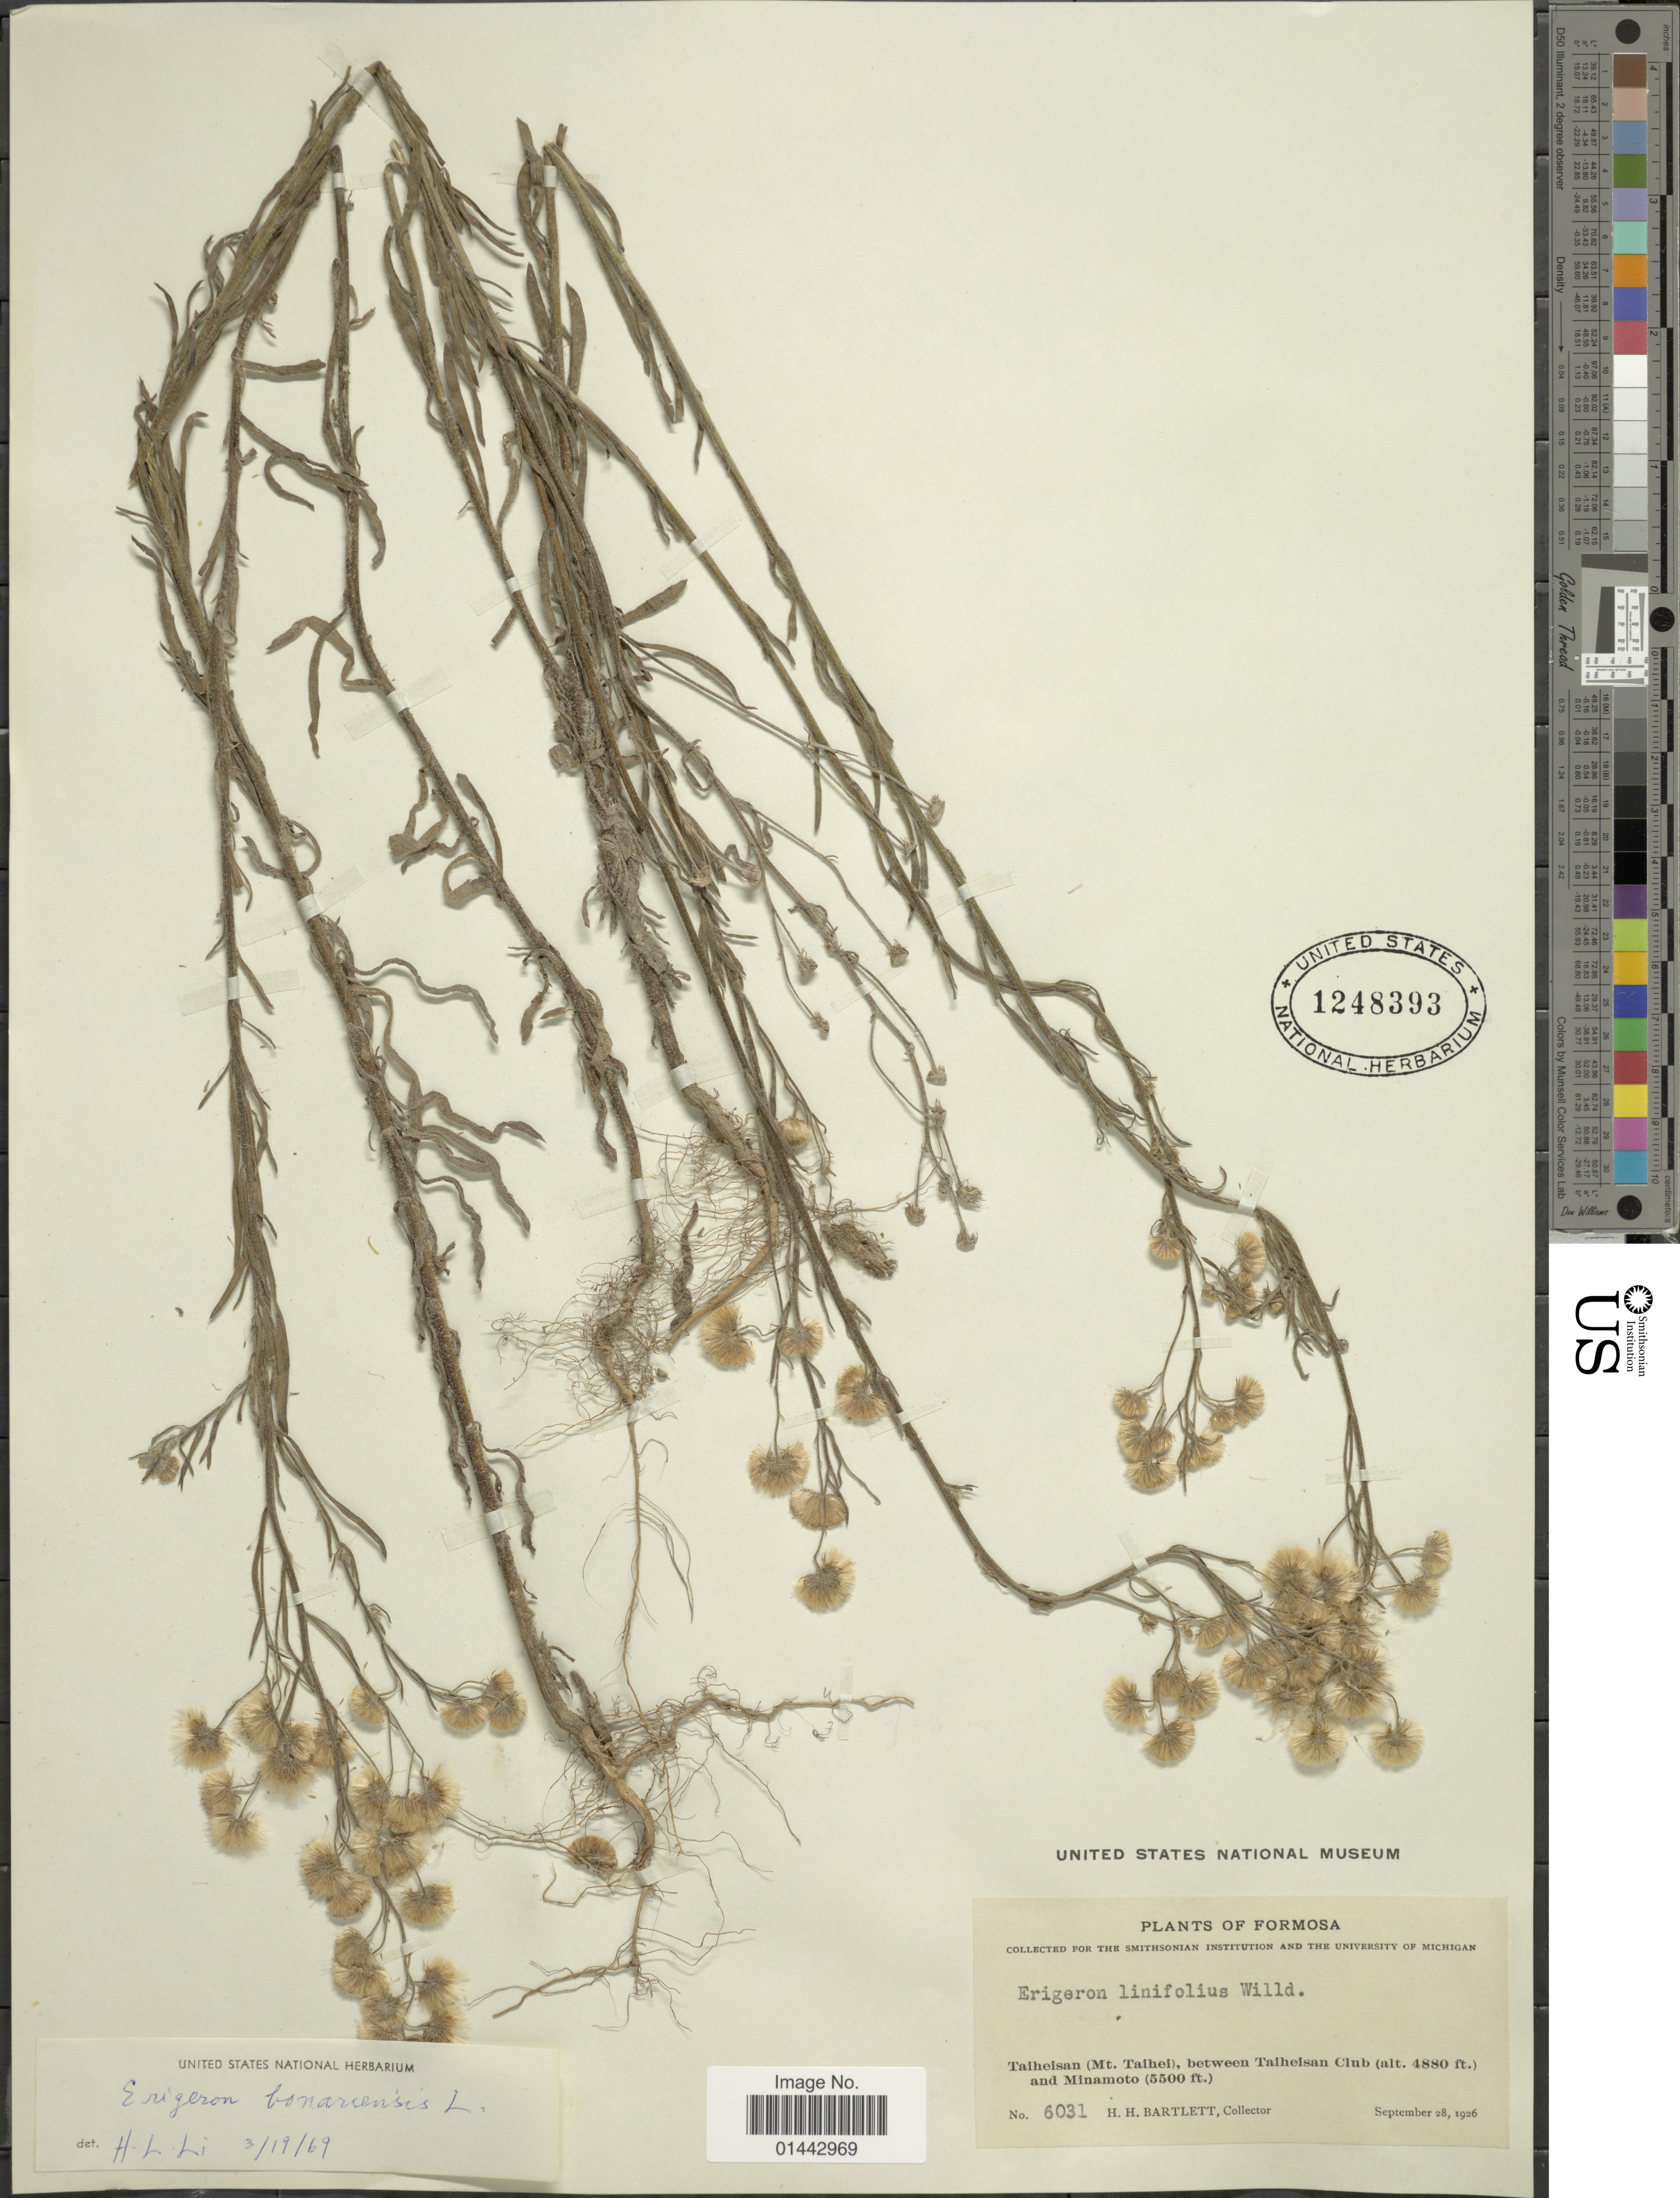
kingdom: Plantae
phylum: Tracheophyta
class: Magnoliopsida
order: Asterales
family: Asteraceae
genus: Erigeron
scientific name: Erigeron bonariensis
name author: L.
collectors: H. H. Bartlett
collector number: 6031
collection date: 1926-09-28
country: Taiwan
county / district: Yilan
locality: Taiheisan (Mt. Taihei), between Taiheisan Club and Minamoto.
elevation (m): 1487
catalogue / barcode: US 1248393